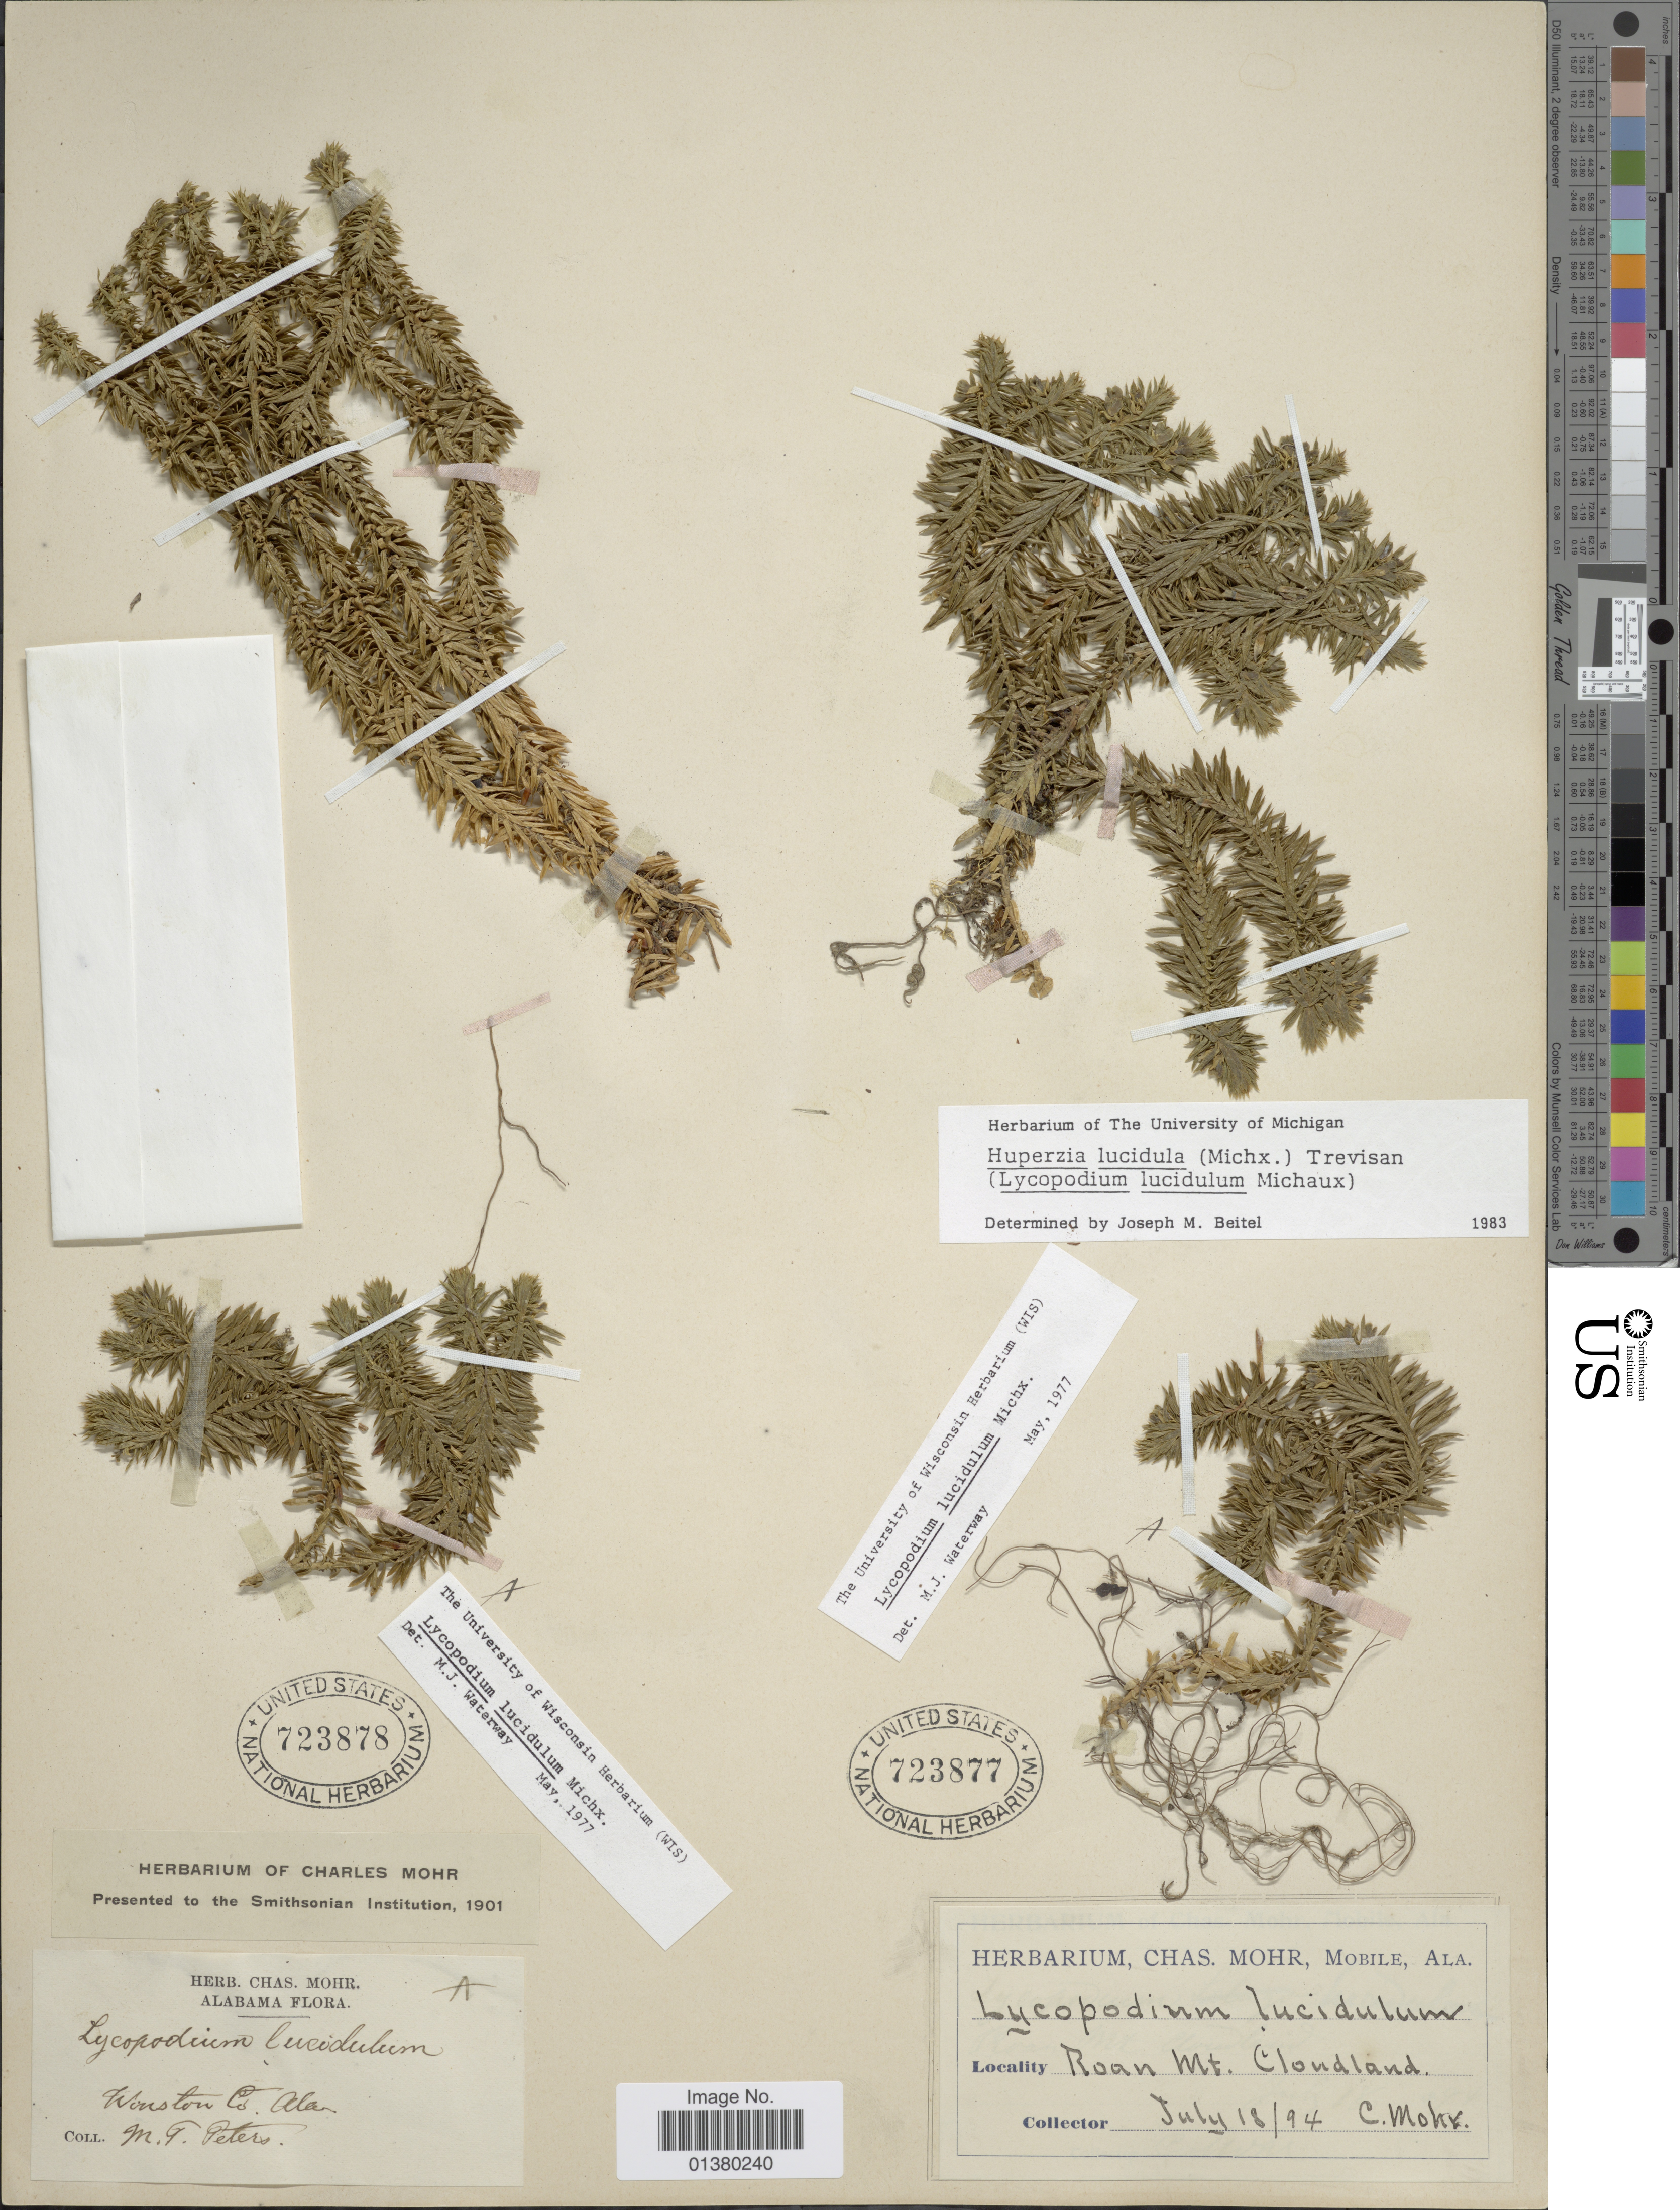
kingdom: Plantae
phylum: Tracheophyta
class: Lycopodiopsida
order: Lycopodiales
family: Lycopodiaceae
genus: Huperzia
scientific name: Huperzia lucidula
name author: (Michx.) Trevis.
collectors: F. Peters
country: United States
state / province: Alabama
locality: Winston Co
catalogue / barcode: US 723878